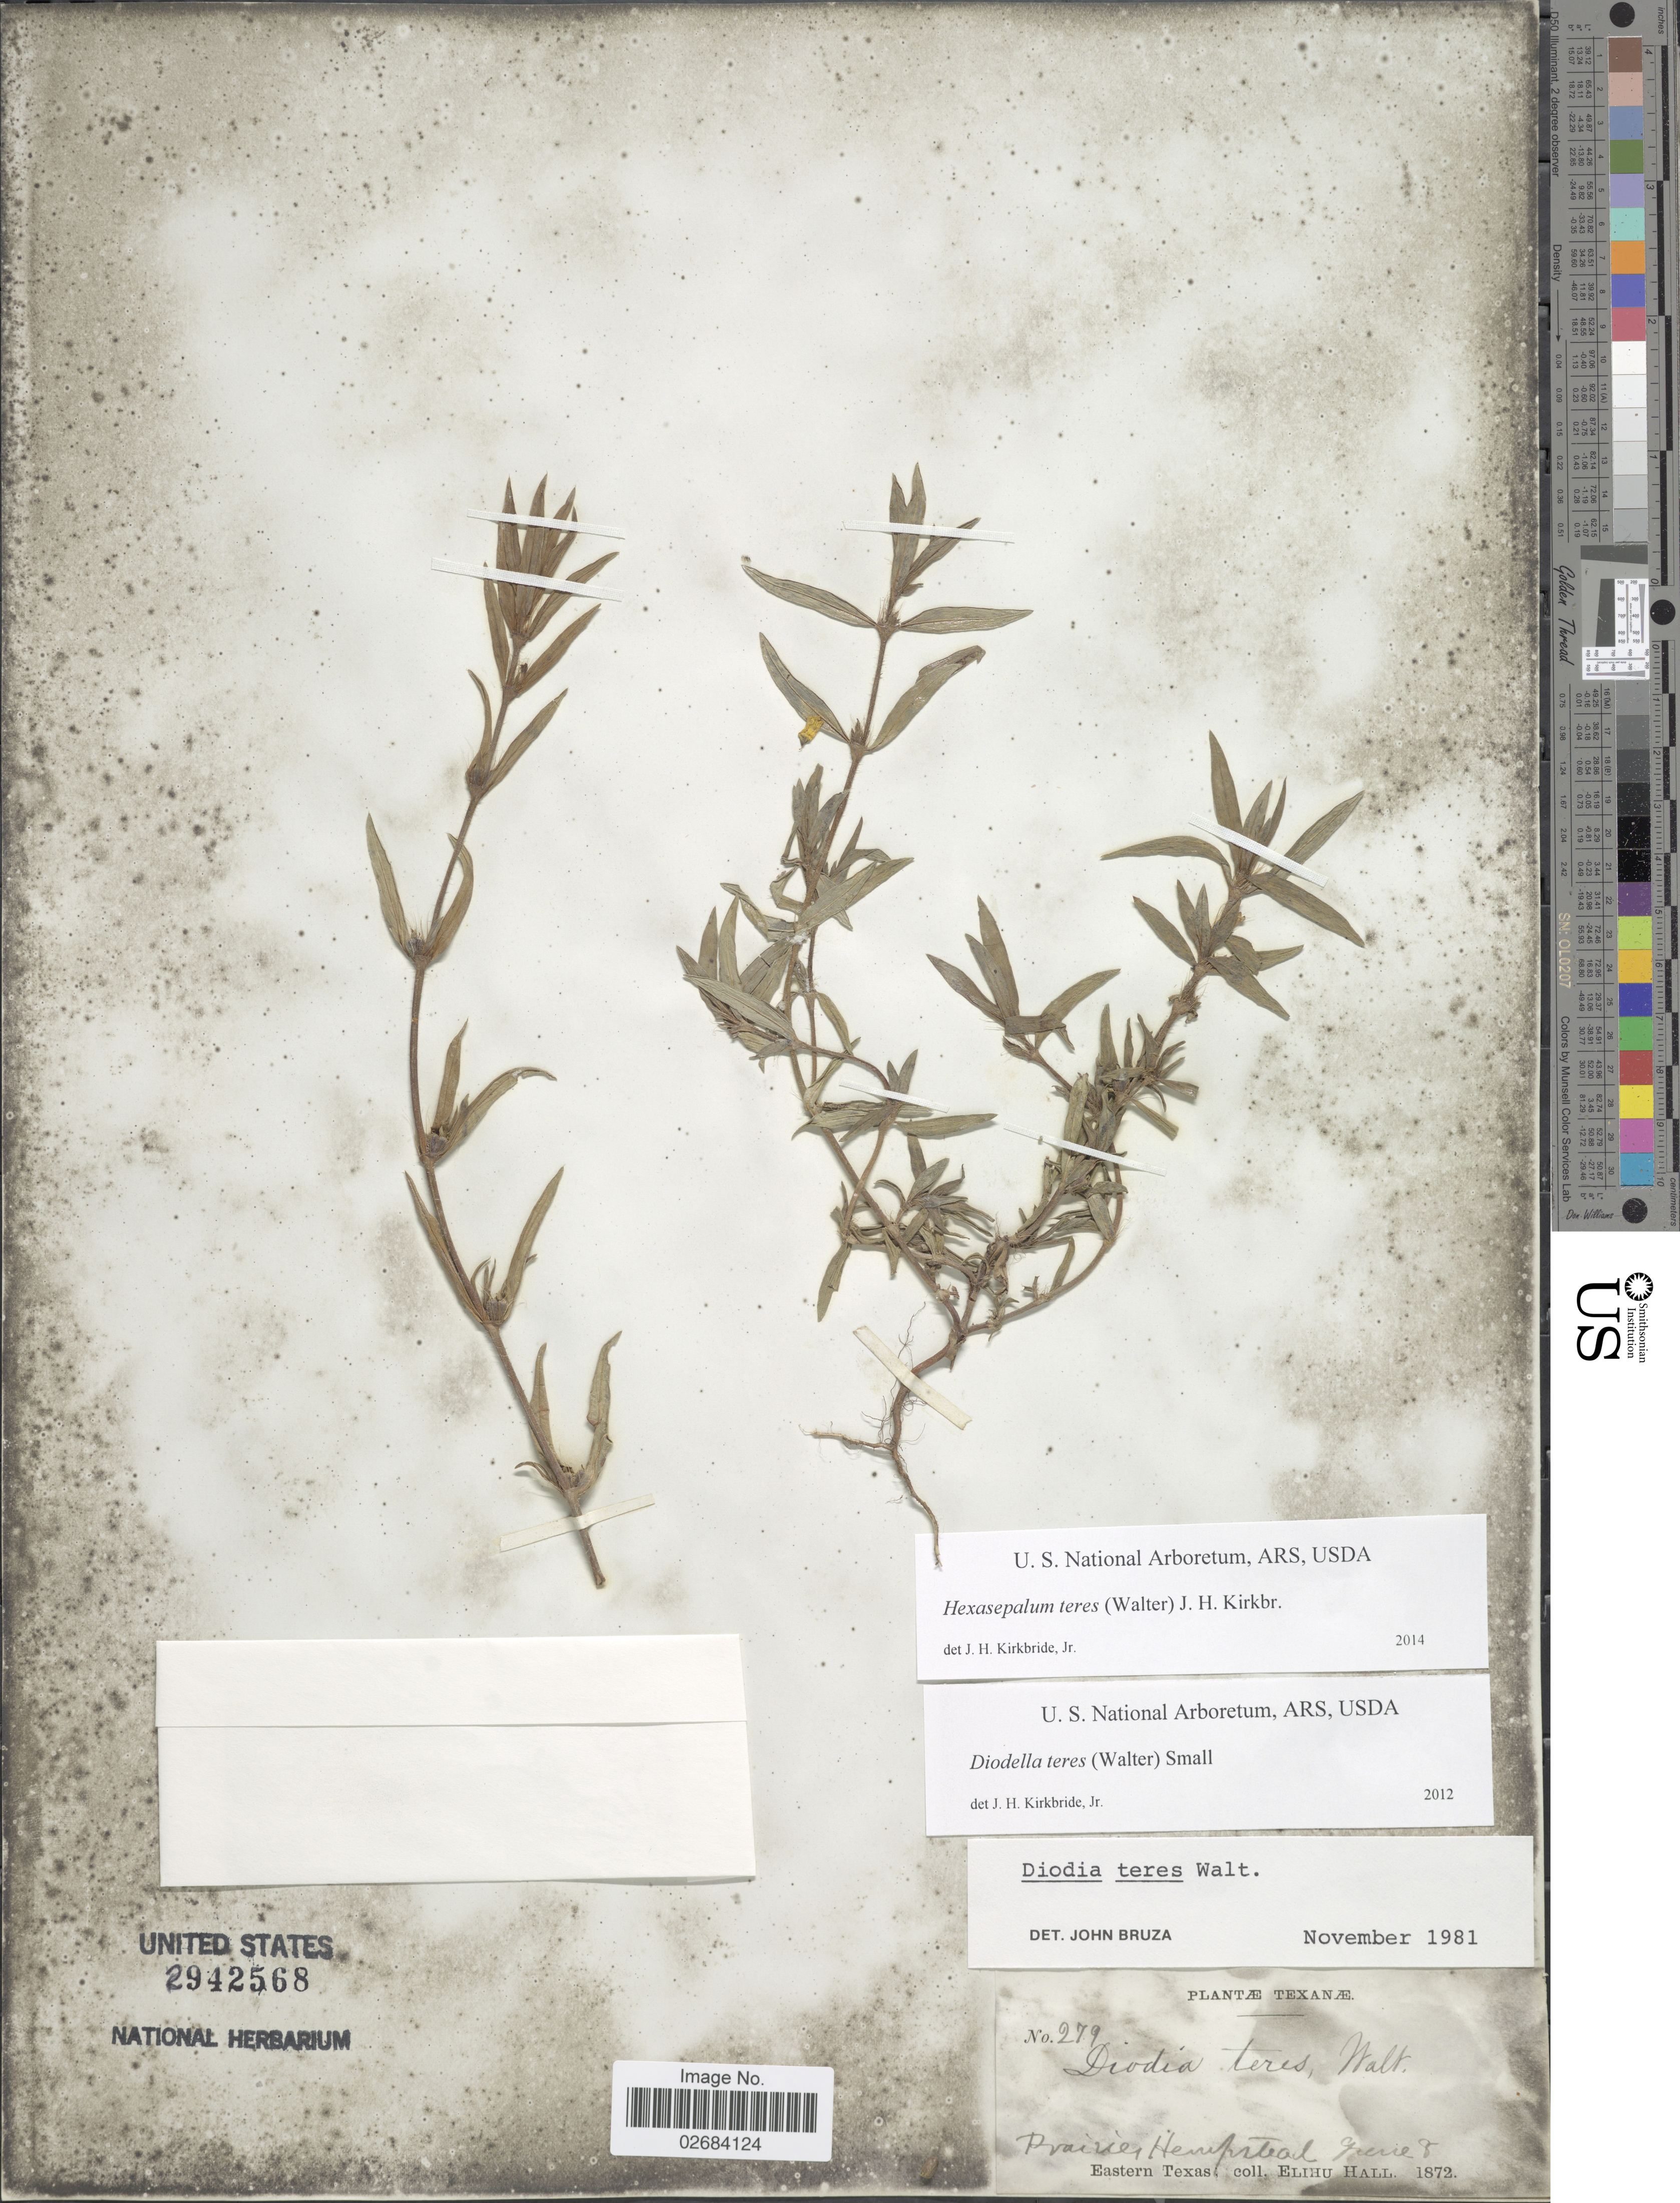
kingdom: Plantae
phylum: Tracheophyta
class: Magnoliopsida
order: Gentianales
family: Rubiaceae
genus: Diodia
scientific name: Diodia teres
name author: Walter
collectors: E. Hall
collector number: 279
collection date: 1872-06-08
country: United States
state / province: Texas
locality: Texanae, Prairies Hempstead, Eastern Texas.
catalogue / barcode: US 2942568